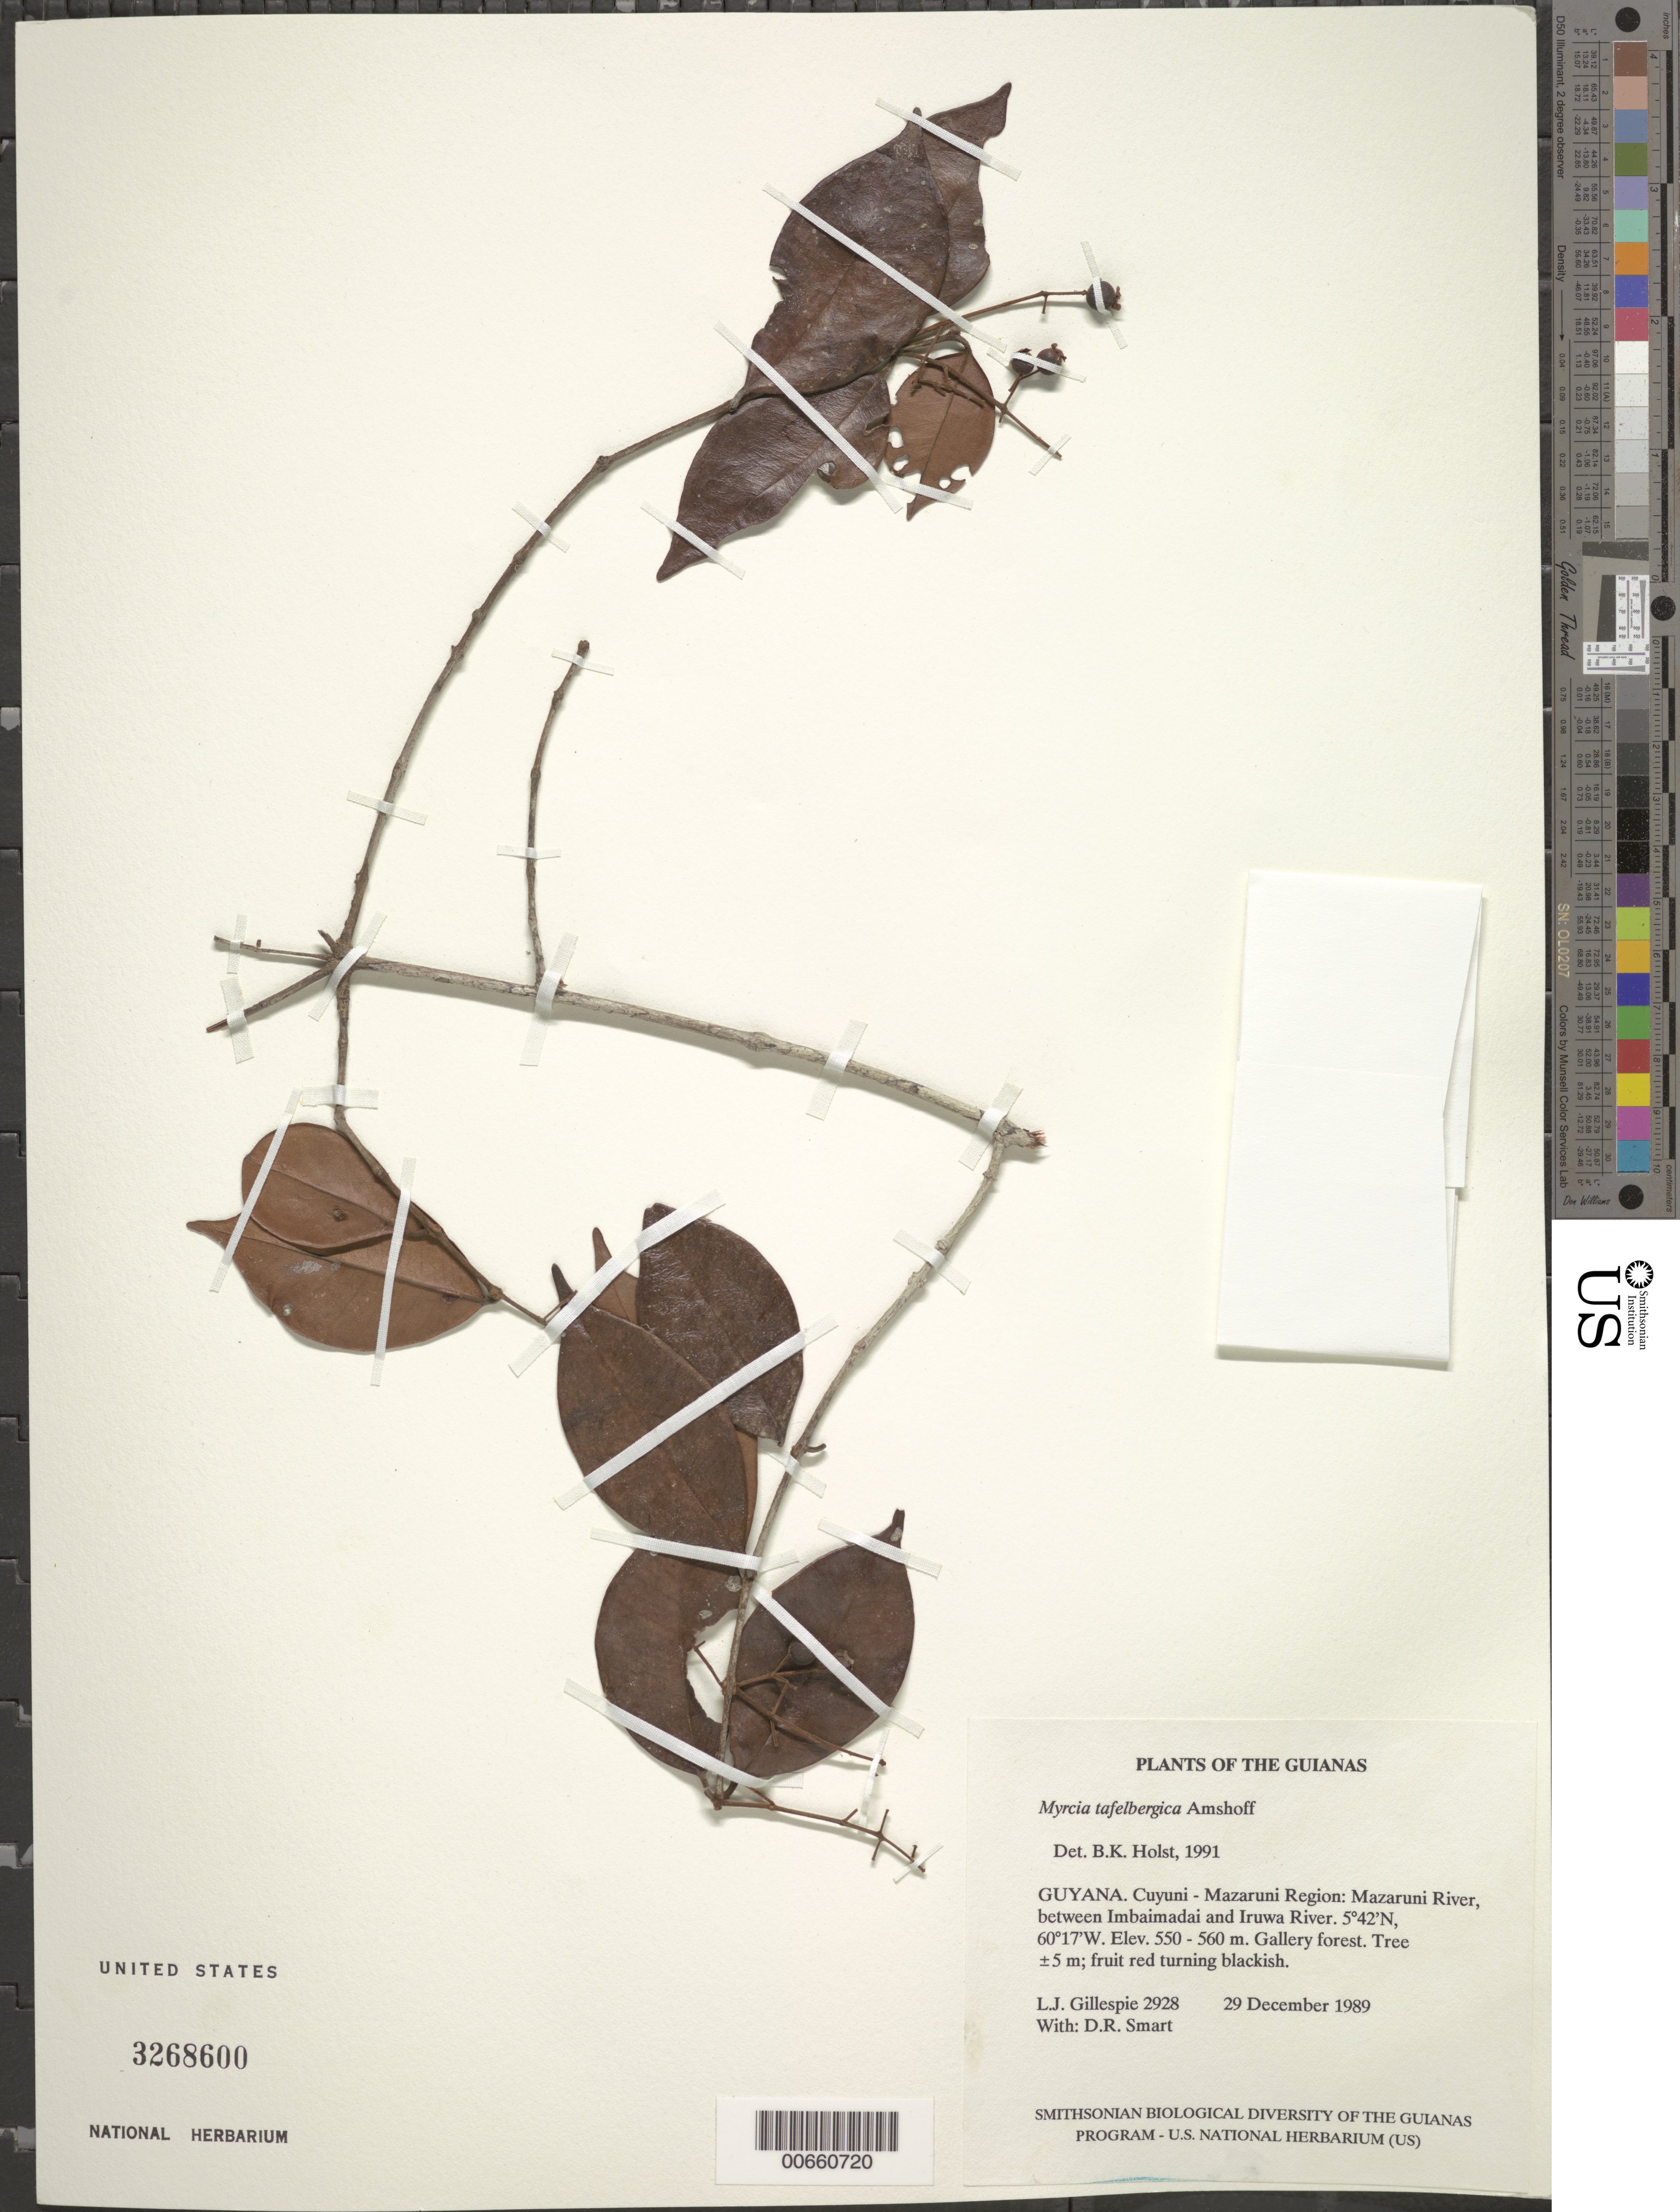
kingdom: Plantae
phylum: Tracheophyta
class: Magnoliopsida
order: Myrtales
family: Myrtaceae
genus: Myrcia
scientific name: Myrcia tafelbergica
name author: Amshoff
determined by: Holst, Bruce K.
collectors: L. J. Gillespie & D. R. Smart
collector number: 2928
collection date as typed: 29 December 1989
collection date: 1989-12-29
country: Guyana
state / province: Cuyuni-Mazaruni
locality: Mazaruni River, between Imbaimadai and Iruwa River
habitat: Gallery forest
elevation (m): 550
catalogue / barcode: US 3268600